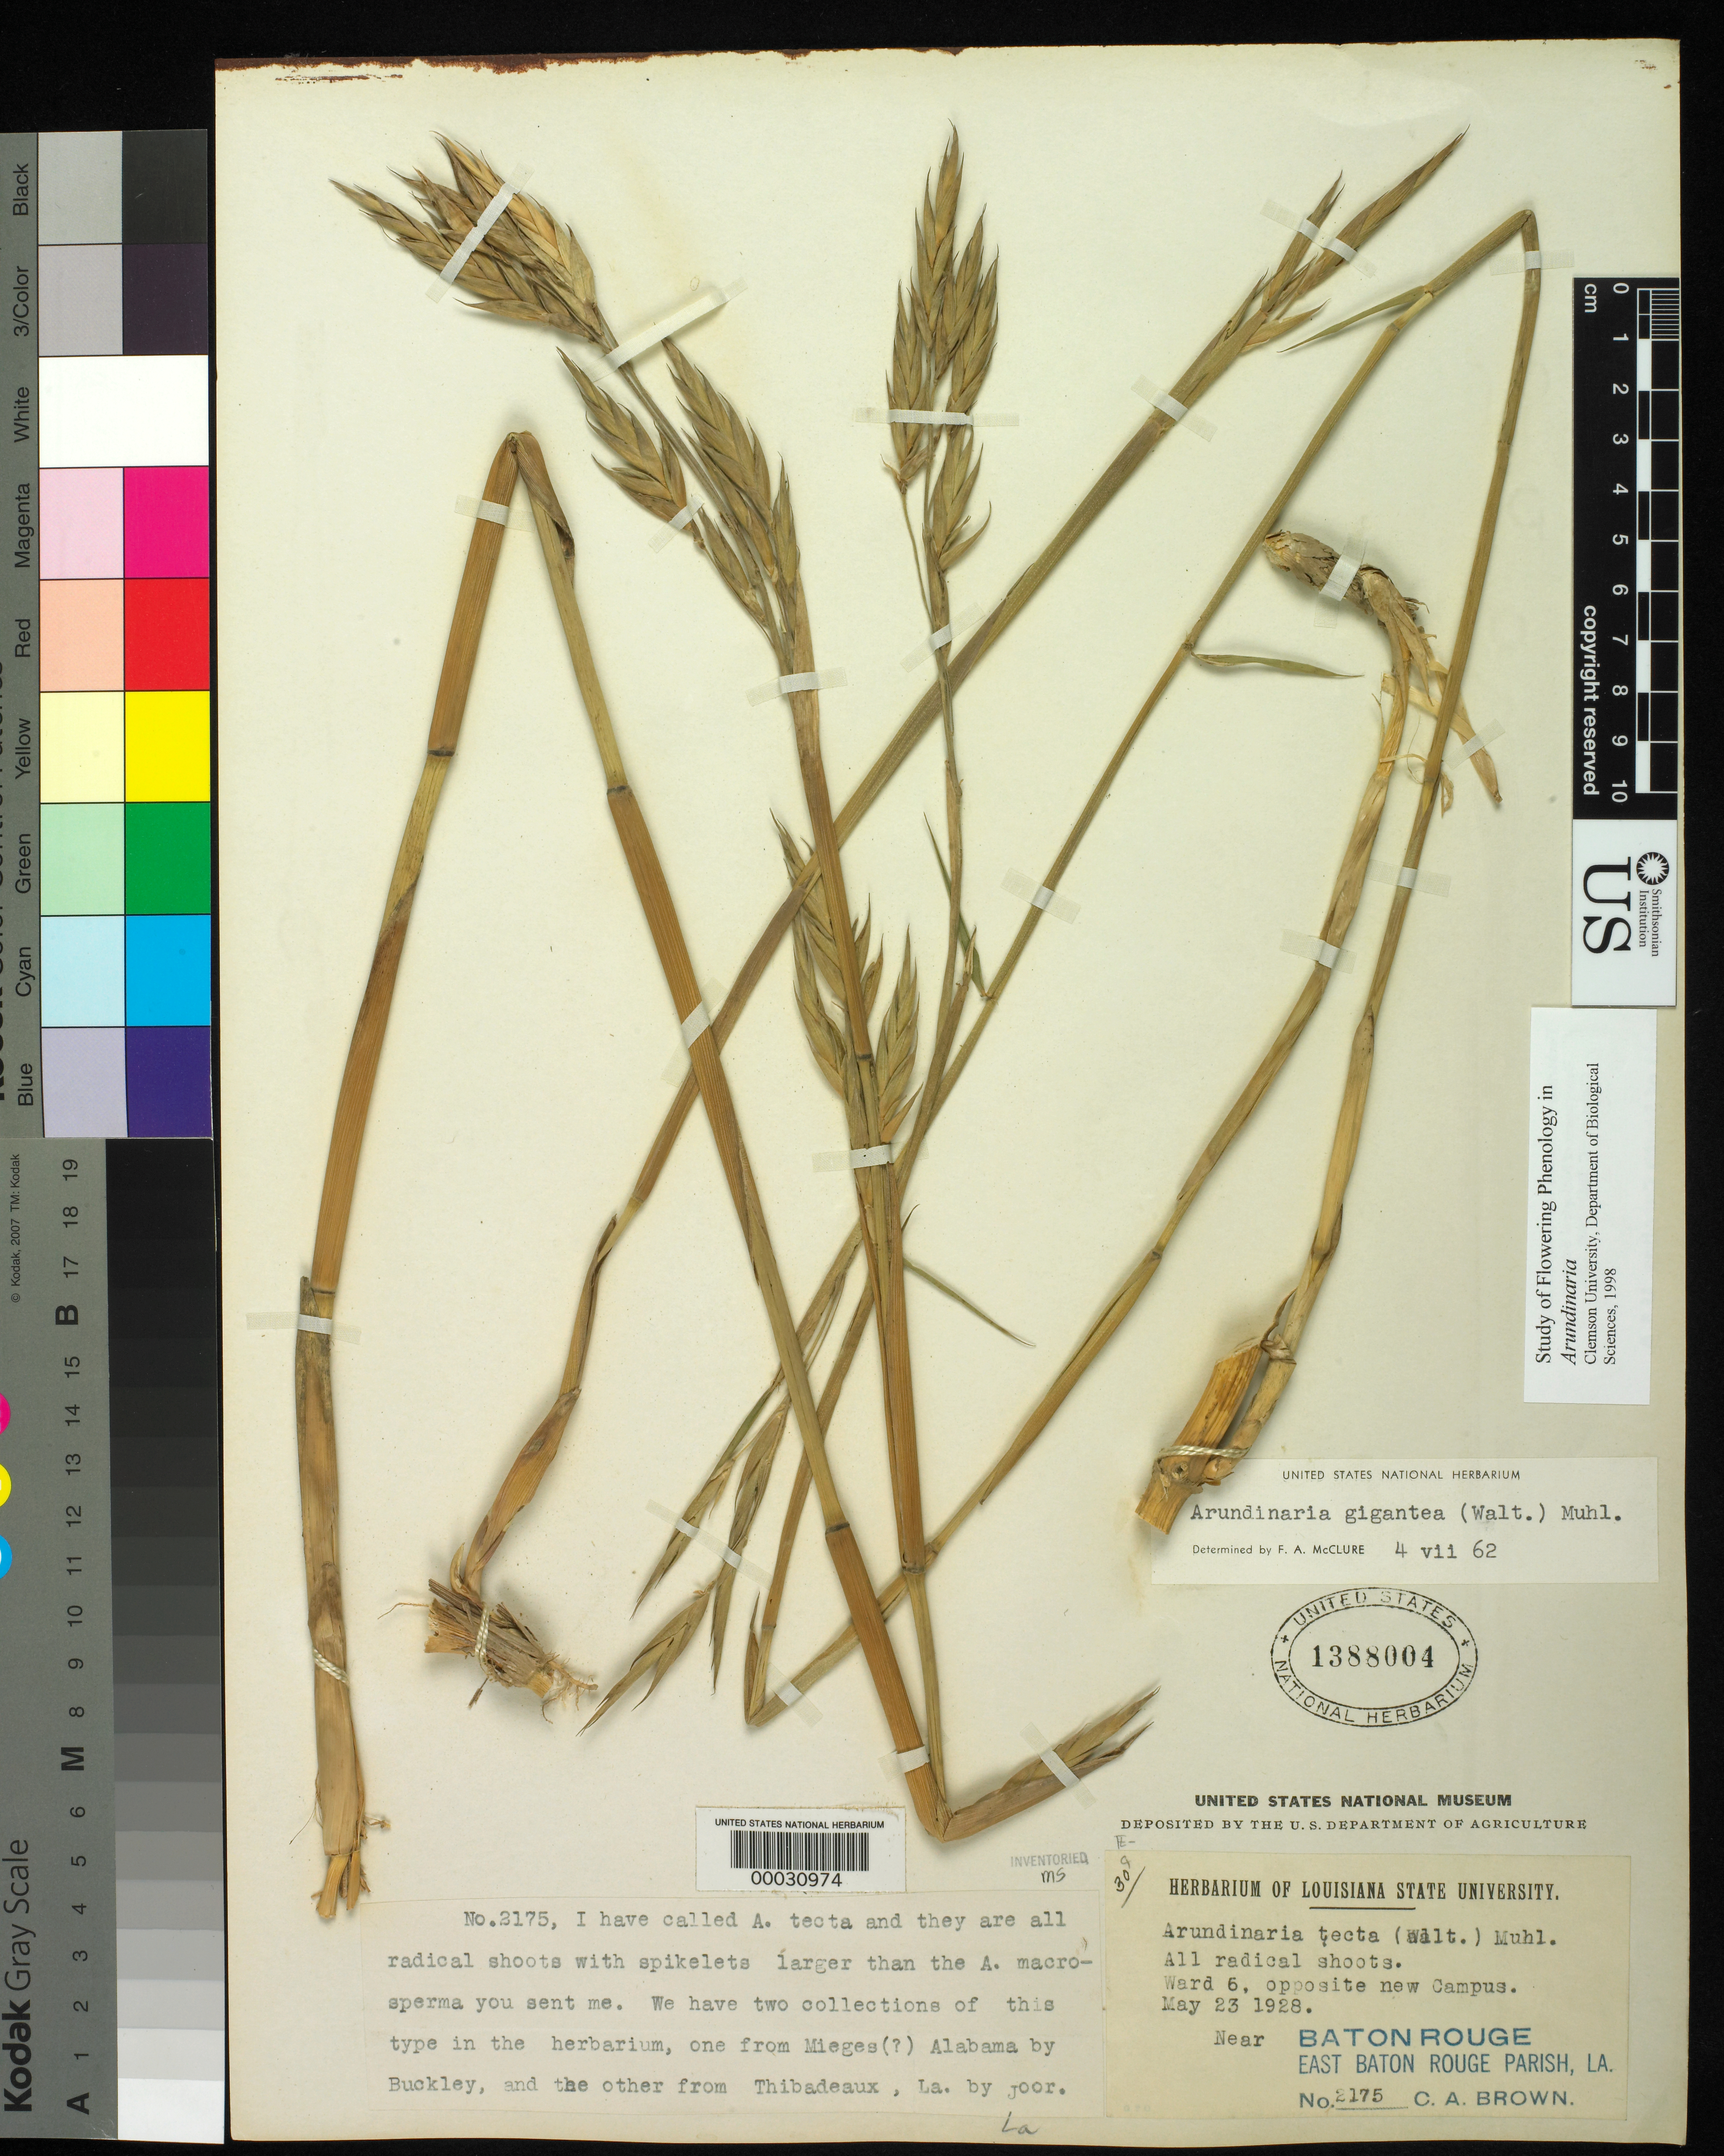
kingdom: Plantae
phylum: Tracheophyta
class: Liliopsida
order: Poales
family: Poaceae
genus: Arundinaria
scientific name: Arundinaria gigantea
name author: (Walter) Muhl.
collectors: C. A. Brown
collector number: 2175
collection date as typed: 23 May 1927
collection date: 1927-05-23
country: United States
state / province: Louisiana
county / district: East Baton Rouge Parish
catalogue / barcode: US 1388004